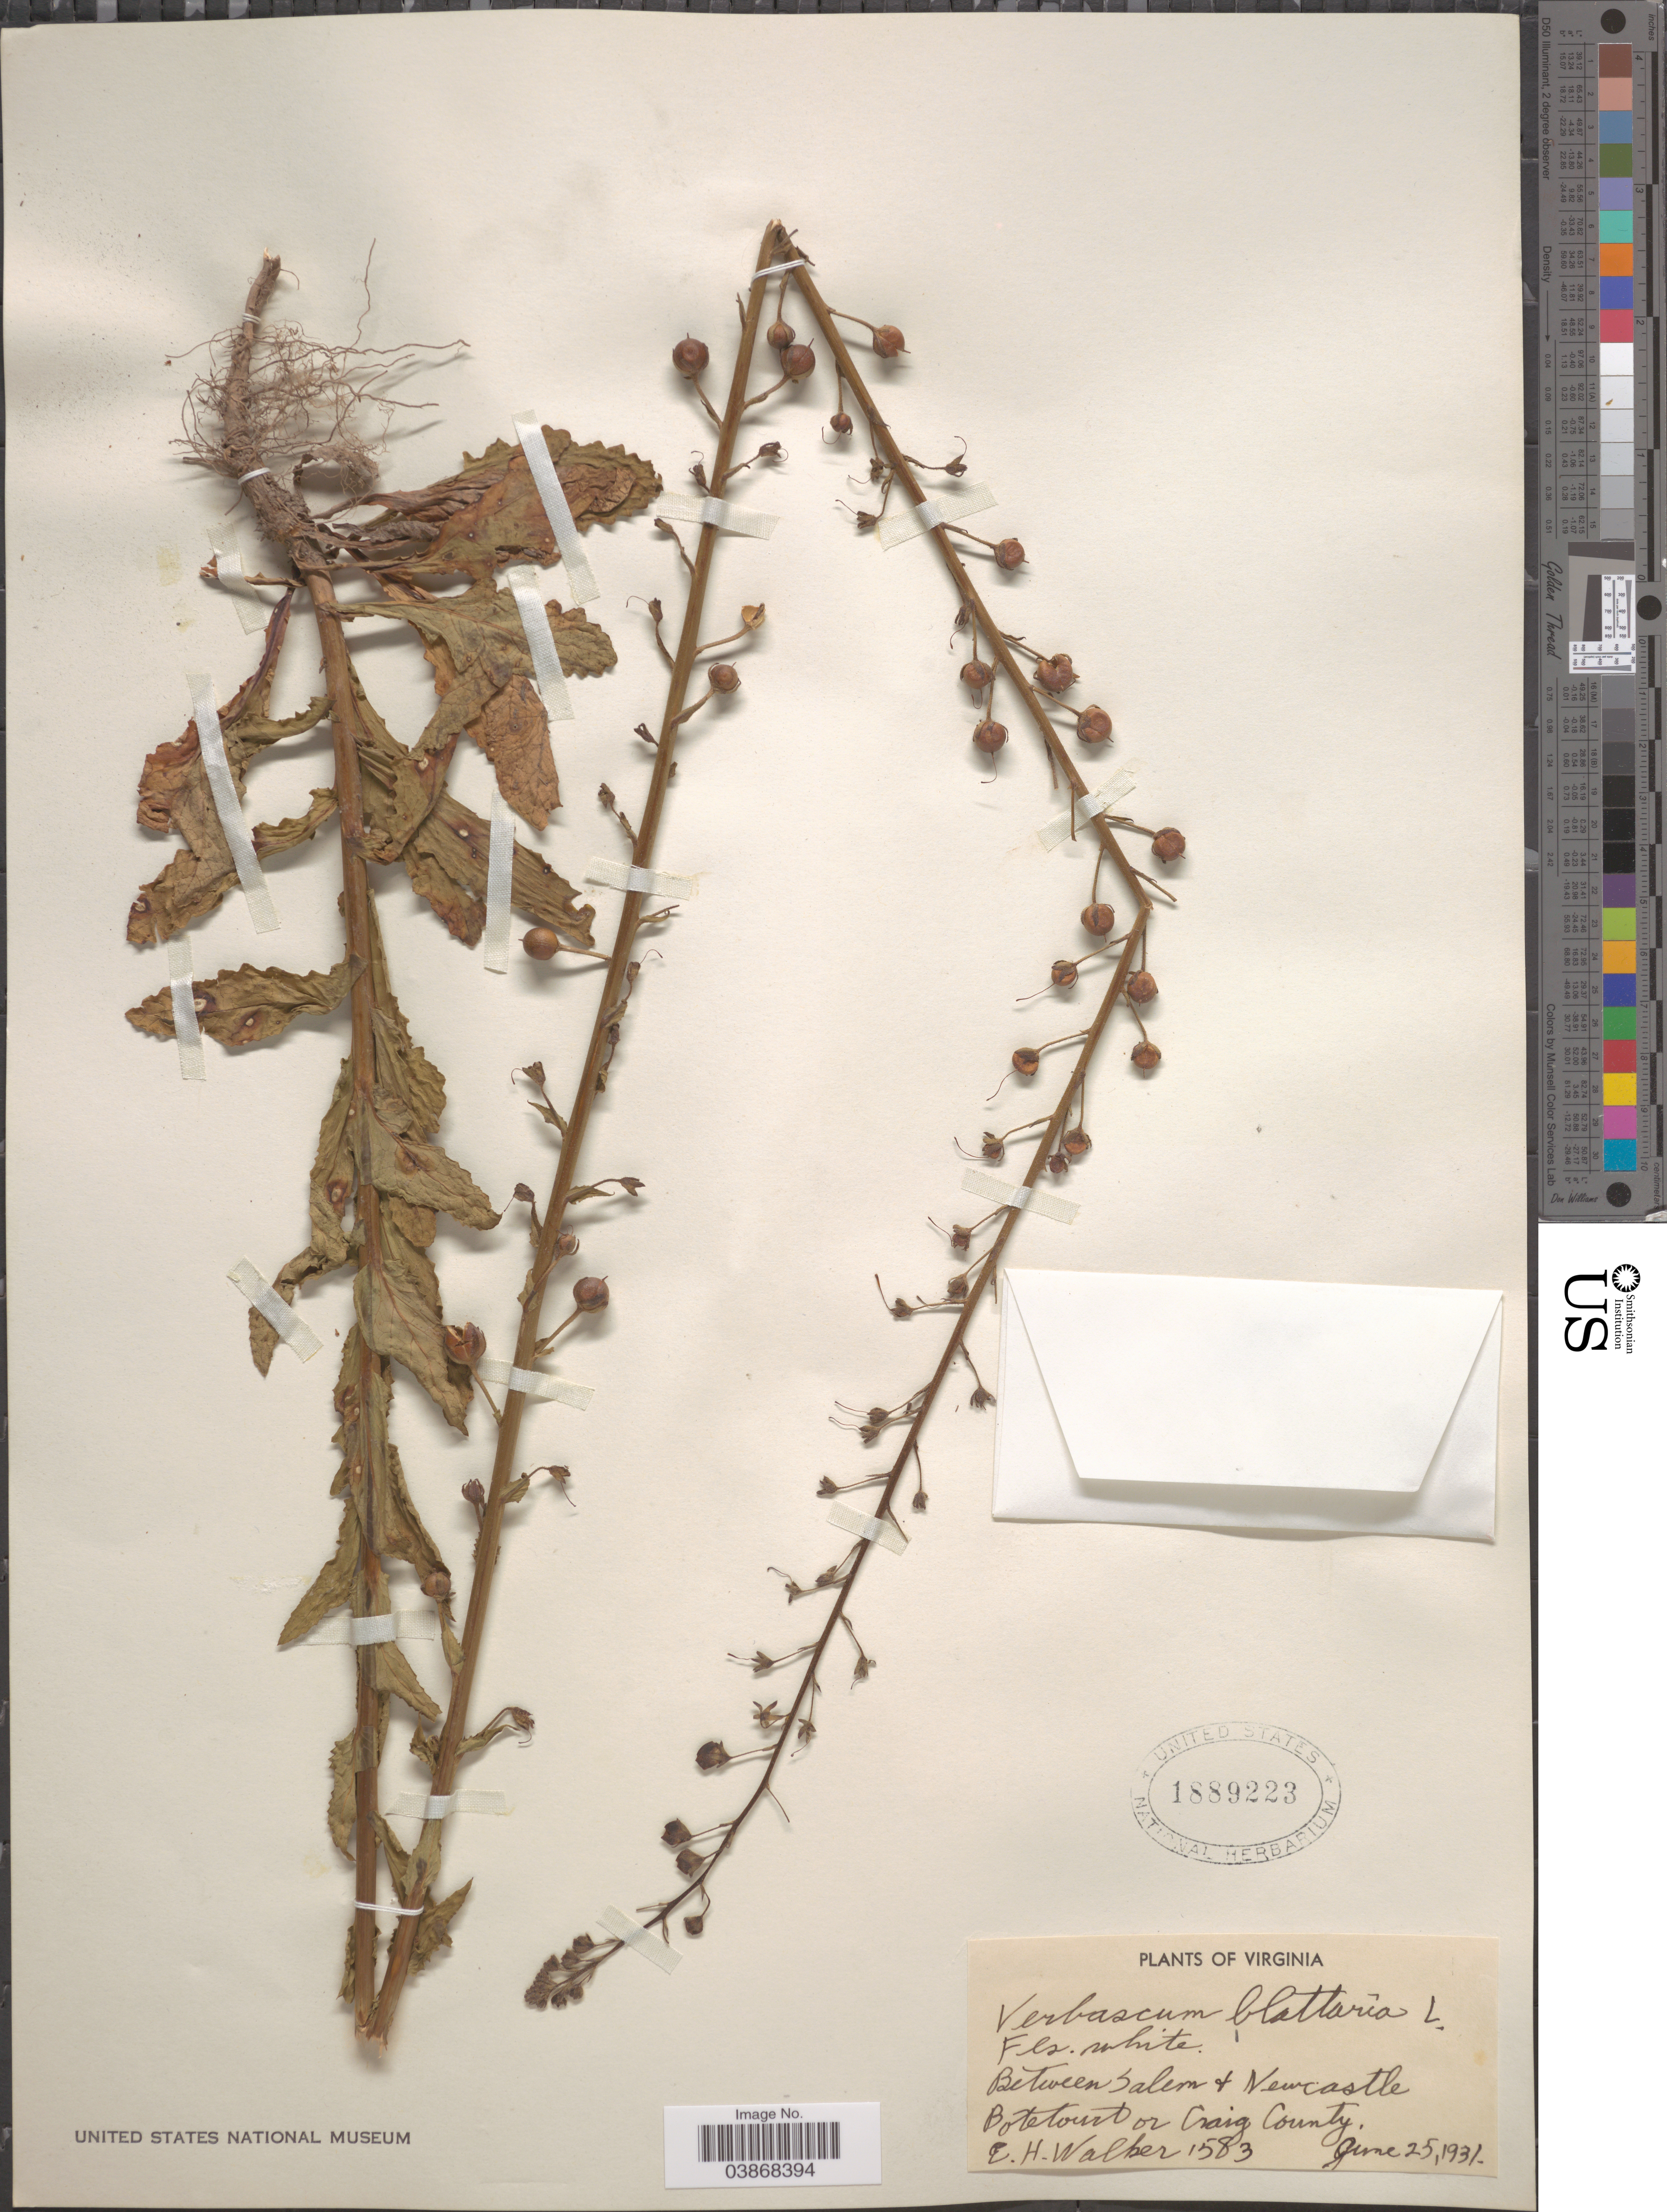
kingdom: Plantae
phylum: Tracheophyta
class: Magnoliopsida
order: Lamiales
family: Scrophulariaceae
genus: Verbascum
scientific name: Verbascum blattaria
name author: L.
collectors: E. H. Walker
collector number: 1583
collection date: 1931-06-25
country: United States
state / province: Virginia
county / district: Botetourt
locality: Between Salem & Newcastle. Botetourt or Craig County.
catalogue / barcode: US 1889223